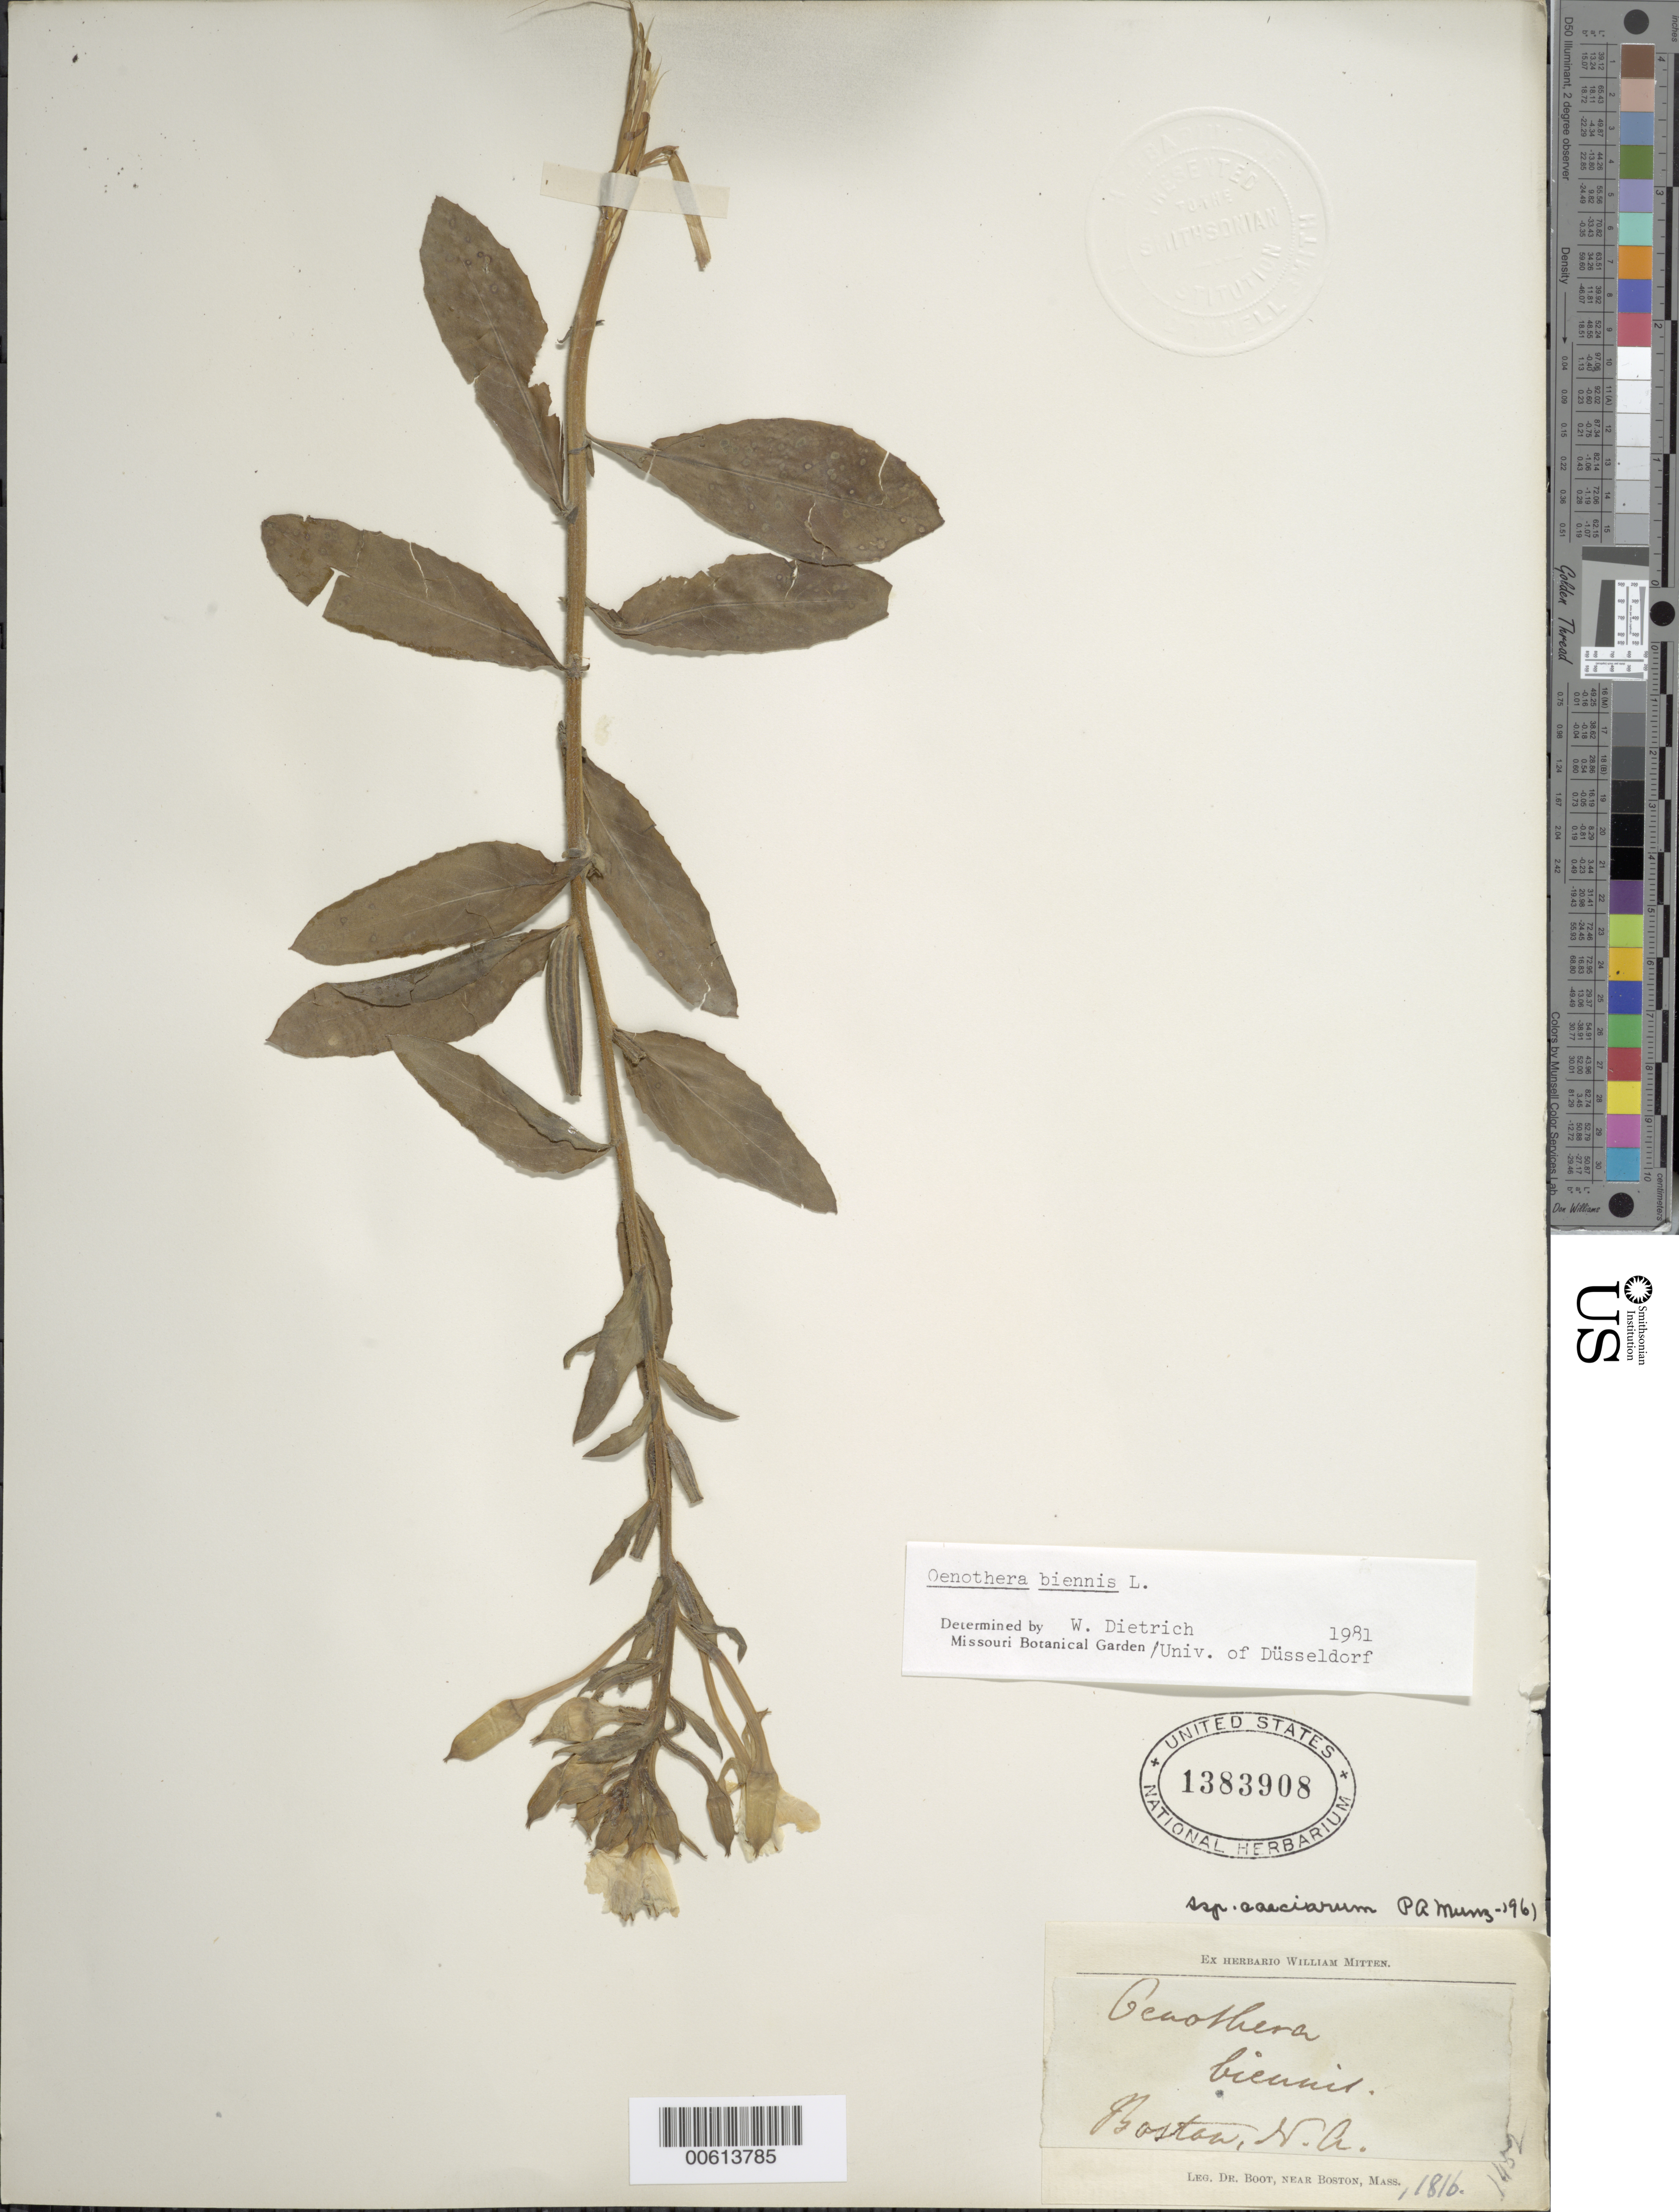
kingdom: Plantae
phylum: Tracheophyta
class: Magnoliopsida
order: Myrtales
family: Onagraceae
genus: Oenothera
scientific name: Oenothera biennis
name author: L.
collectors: -. Boot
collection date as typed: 1816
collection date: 1816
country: United States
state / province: Massachusetts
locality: Near Boston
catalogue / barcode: US 1383908